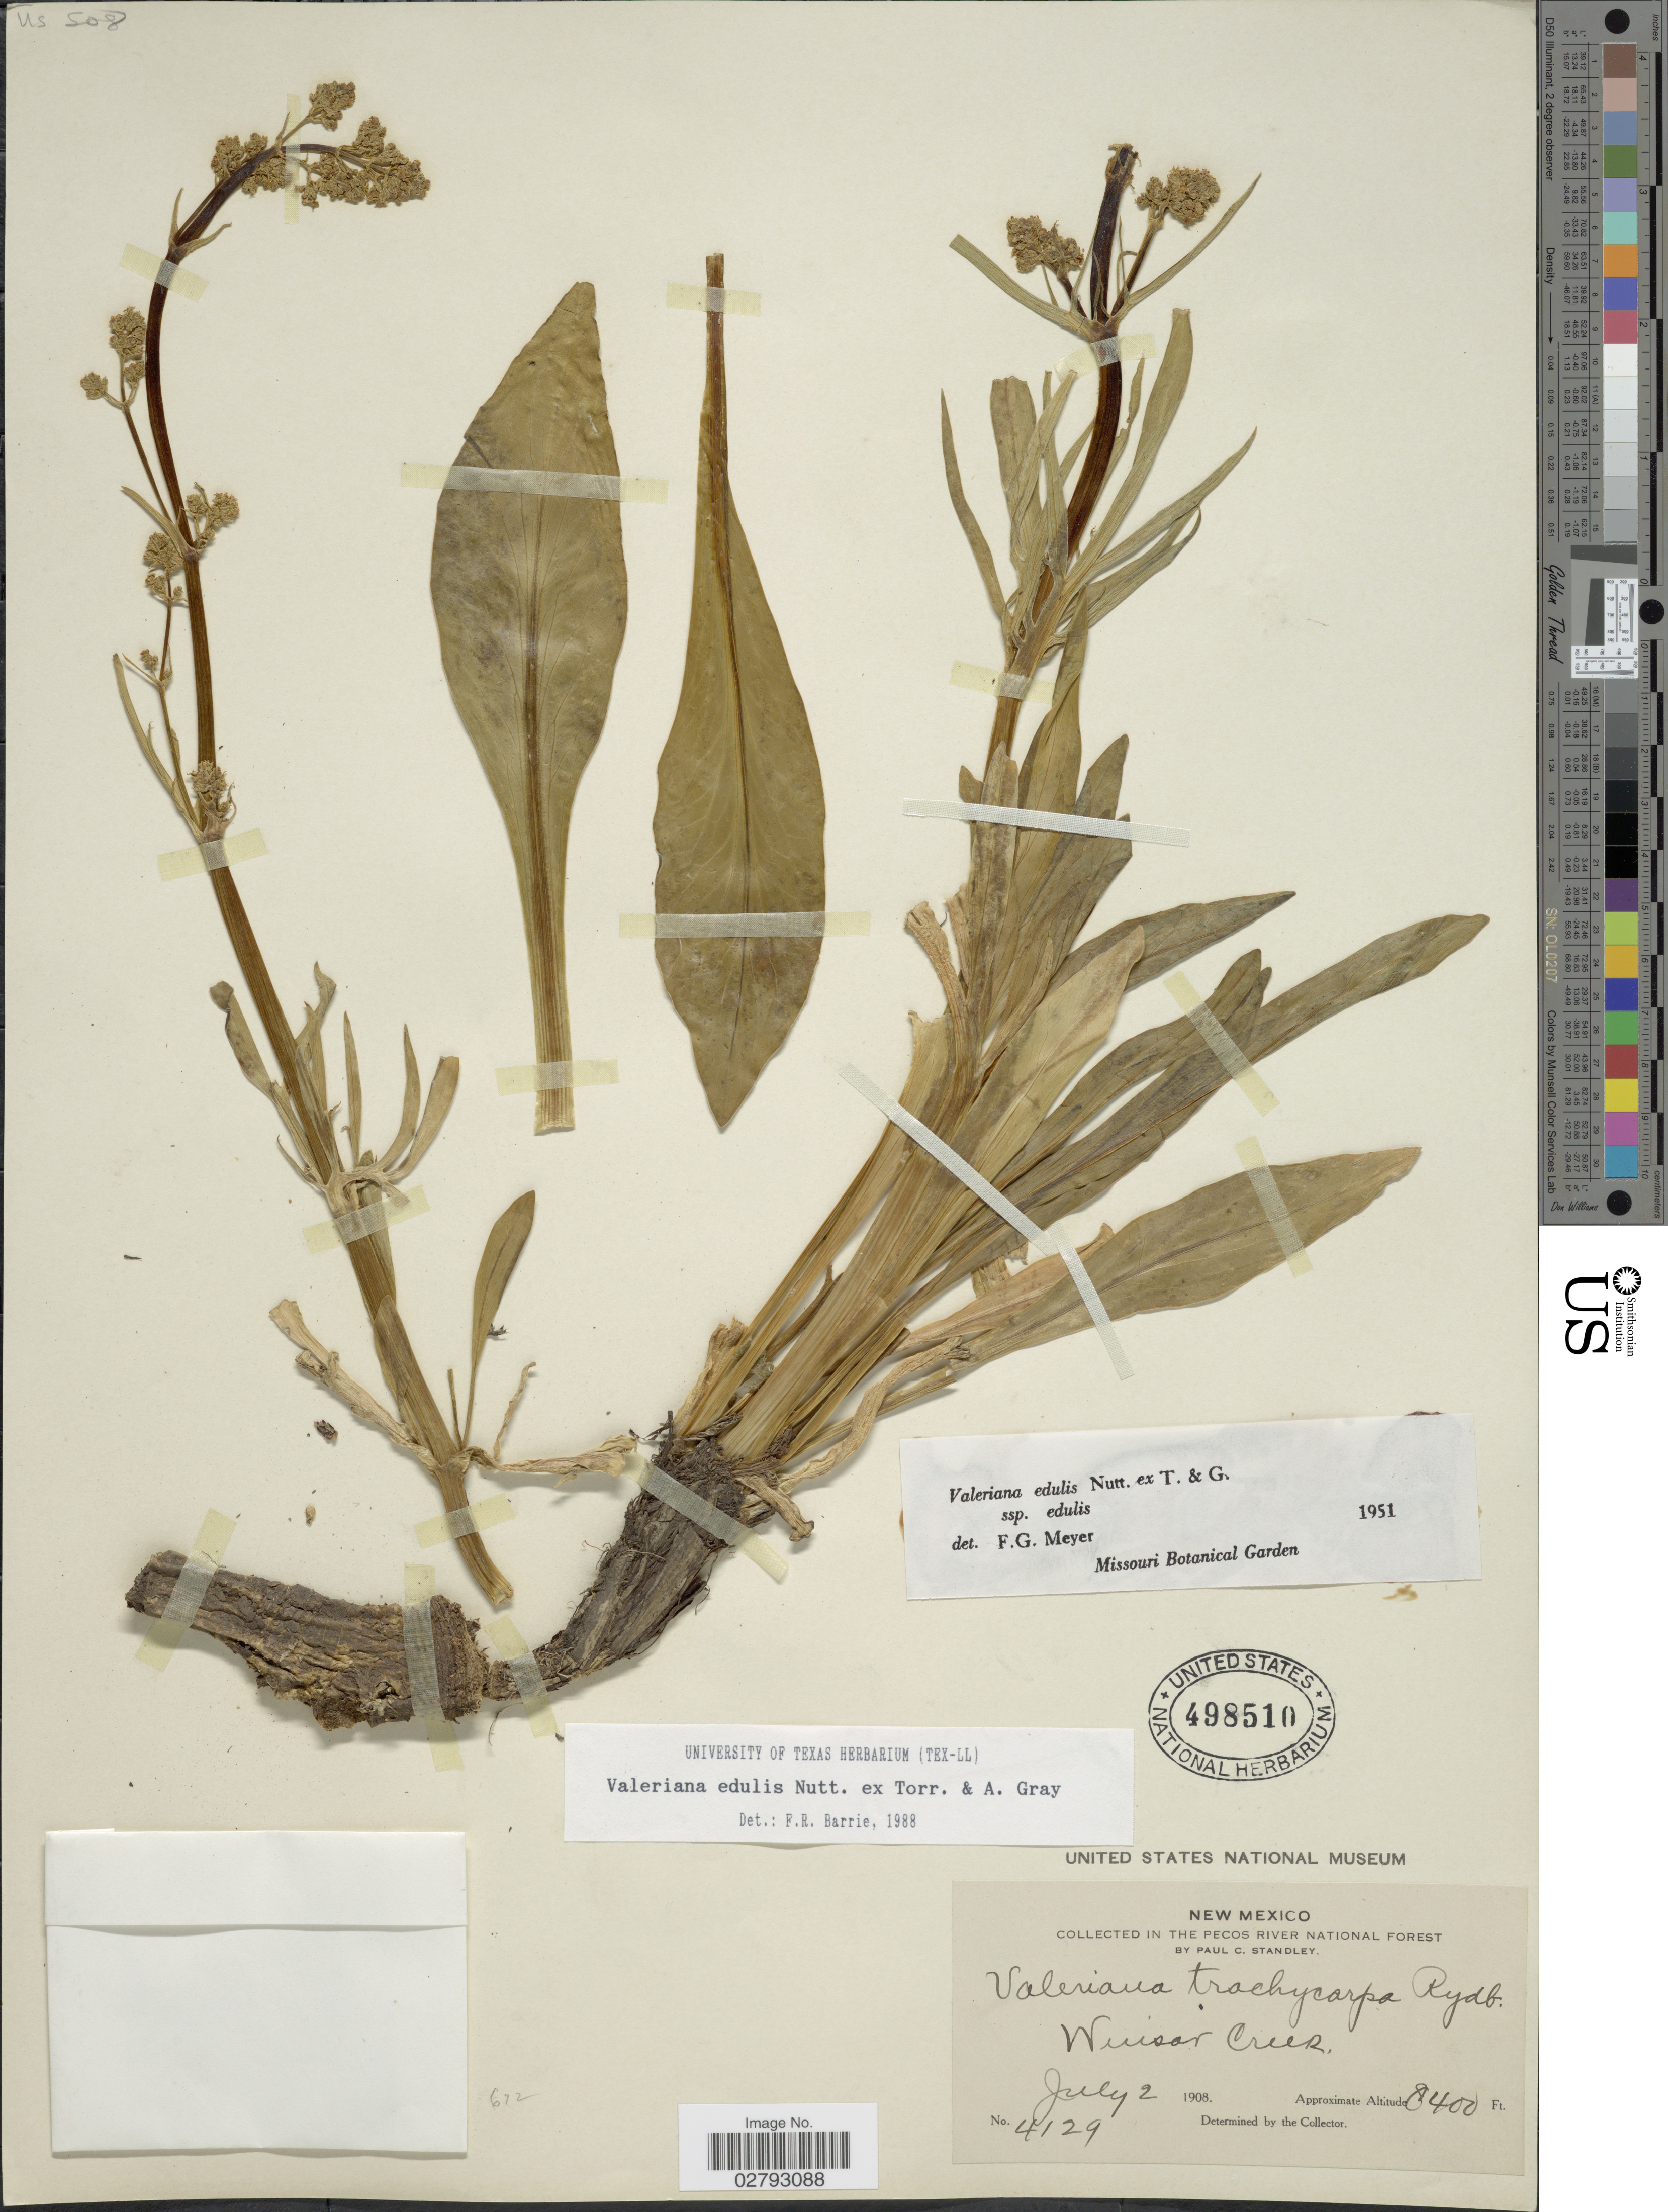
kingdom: Plantae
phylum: Tracheophyta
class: Magnoliopsida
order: Dipsacales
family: Caprifoliaceae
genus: Valeriana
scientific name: Valeriana edulis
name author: Nutt.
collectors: P. C. Standley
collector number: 4129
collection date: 1908-07-02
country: United States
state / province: New Mexico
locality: Pecos River National Forest. Winsor Creek.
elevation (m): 2560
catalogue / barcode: US 498510